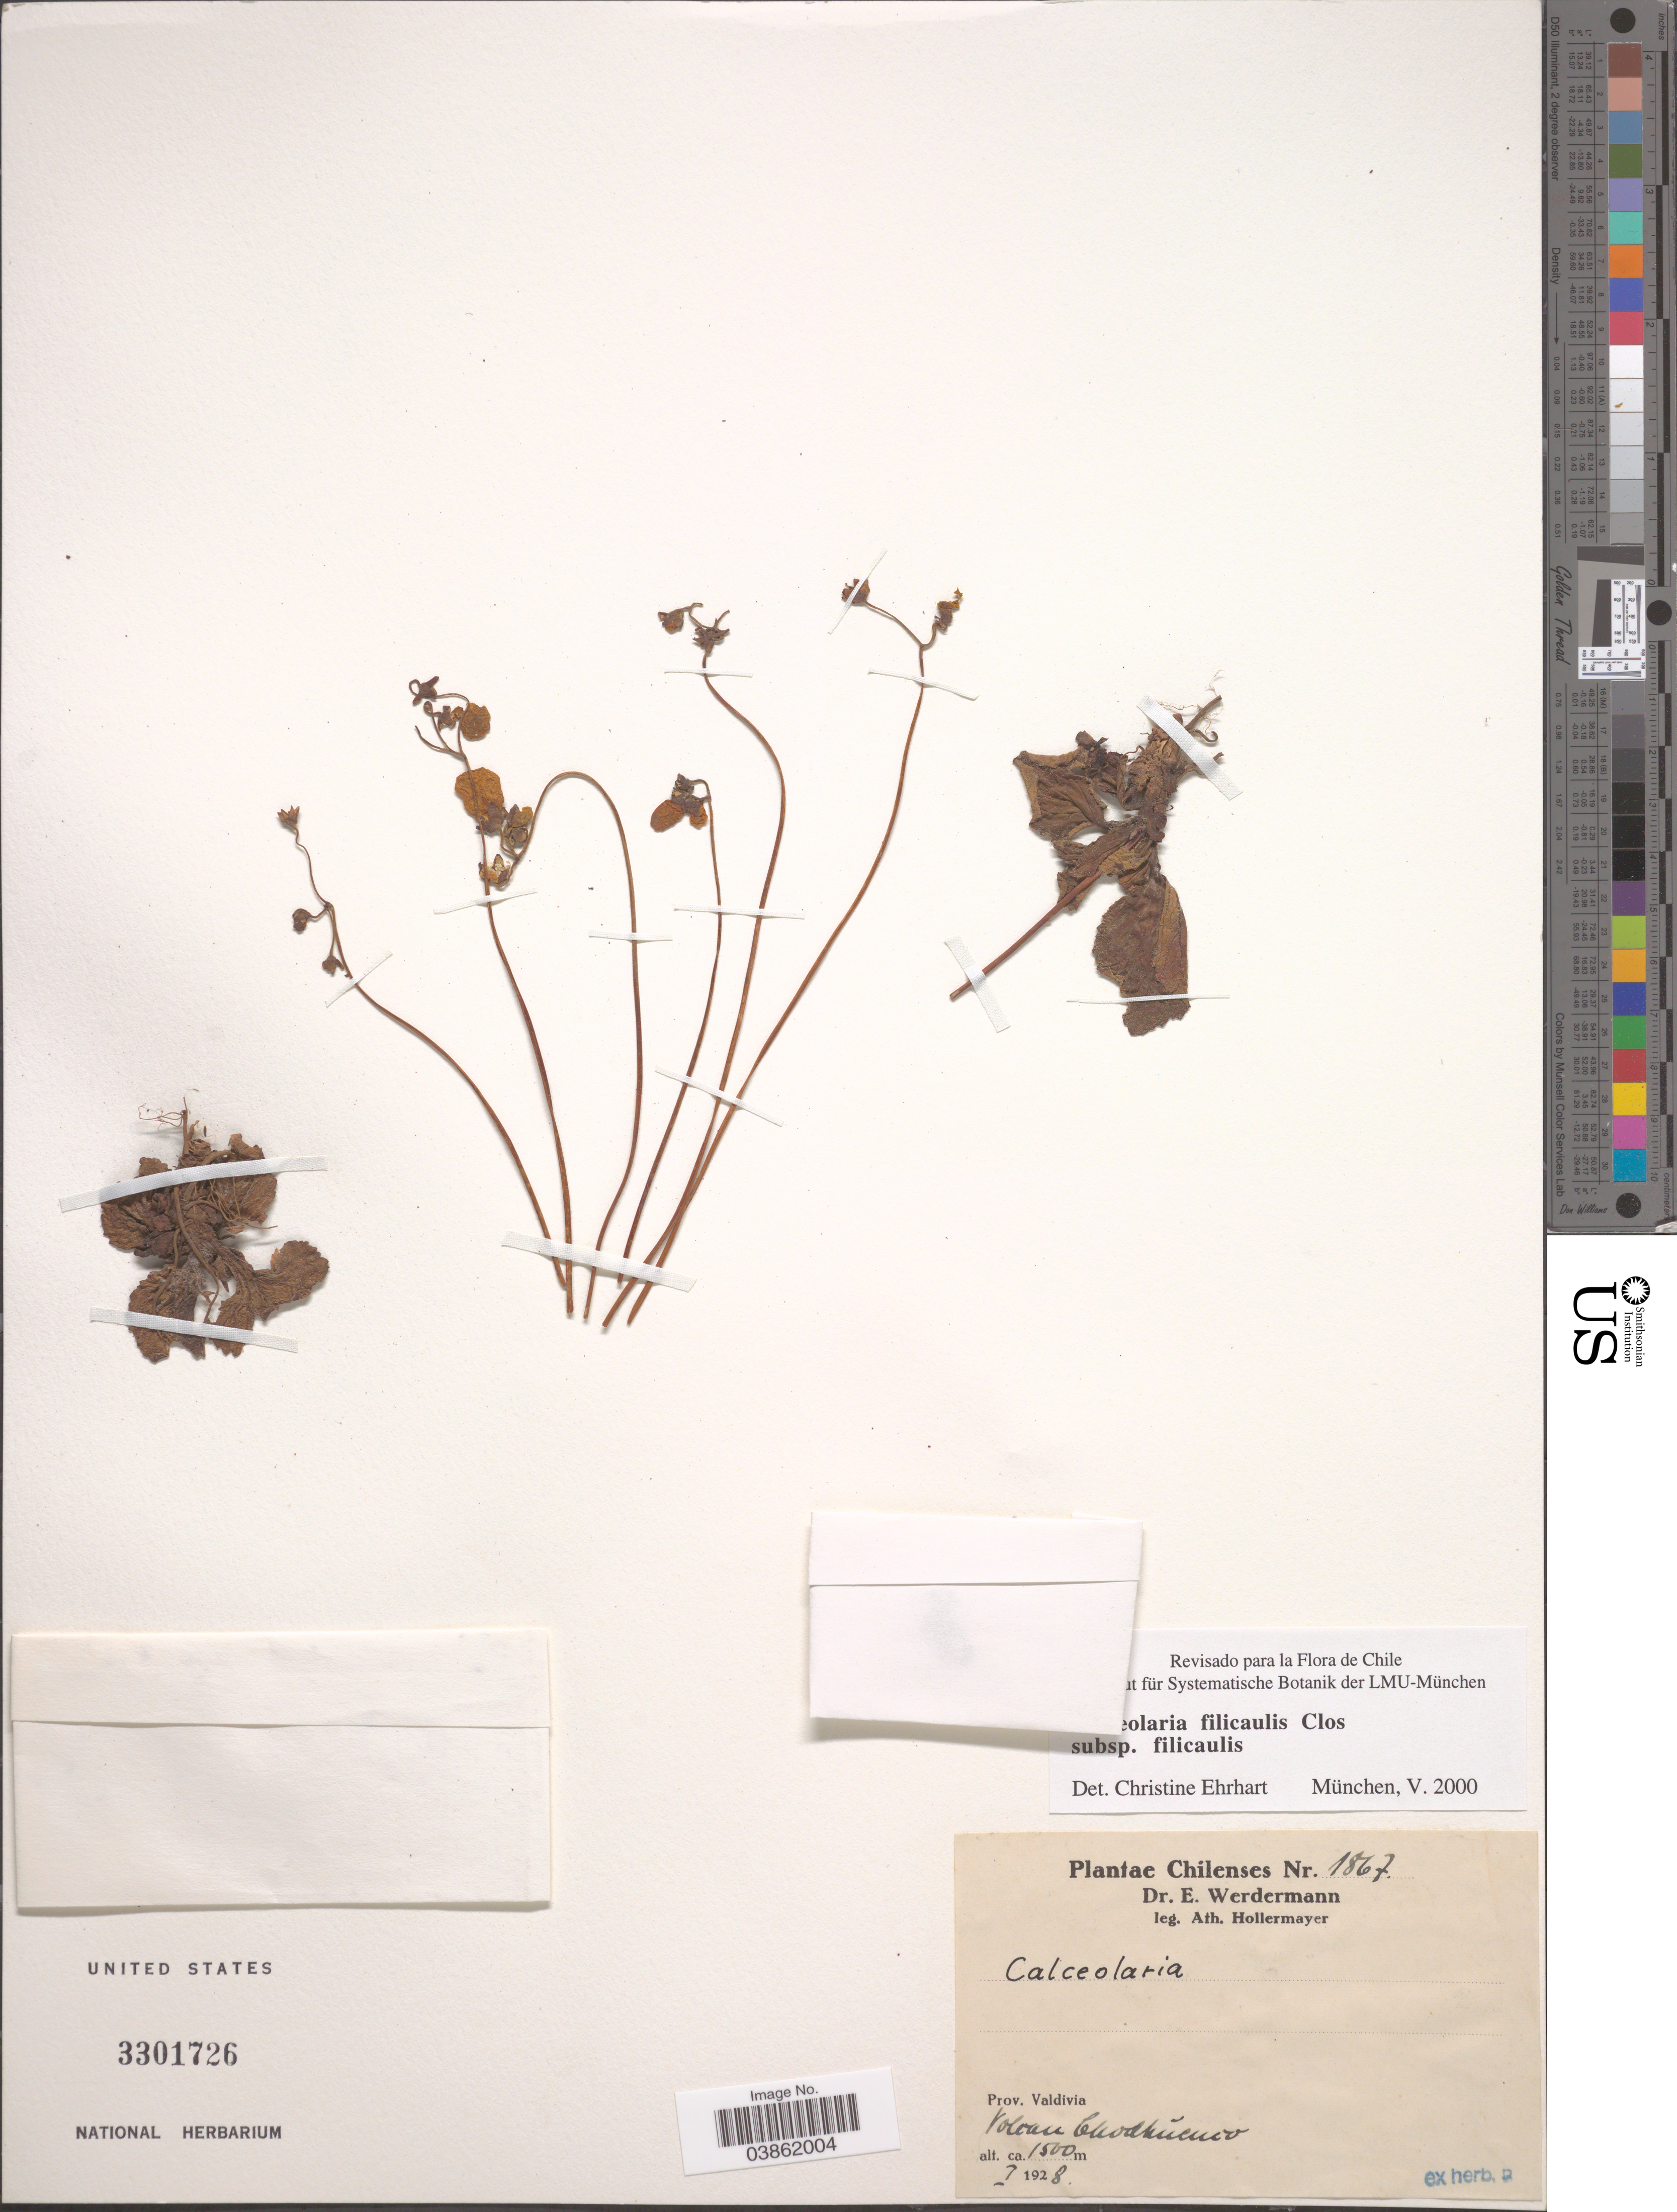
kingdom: Plantae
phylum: Tracheophyta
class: Magnoliopsida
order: Lamiales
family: Calceolariaceae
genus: Calceolaria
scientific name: Calceolaria filicaulis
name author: Clos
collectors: A. Hollermayer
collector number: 1867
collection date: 1928-01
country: Chile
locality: Prov. Valdivia. Volcan Choshuenco.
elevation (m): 1500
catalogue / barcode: US 3301726